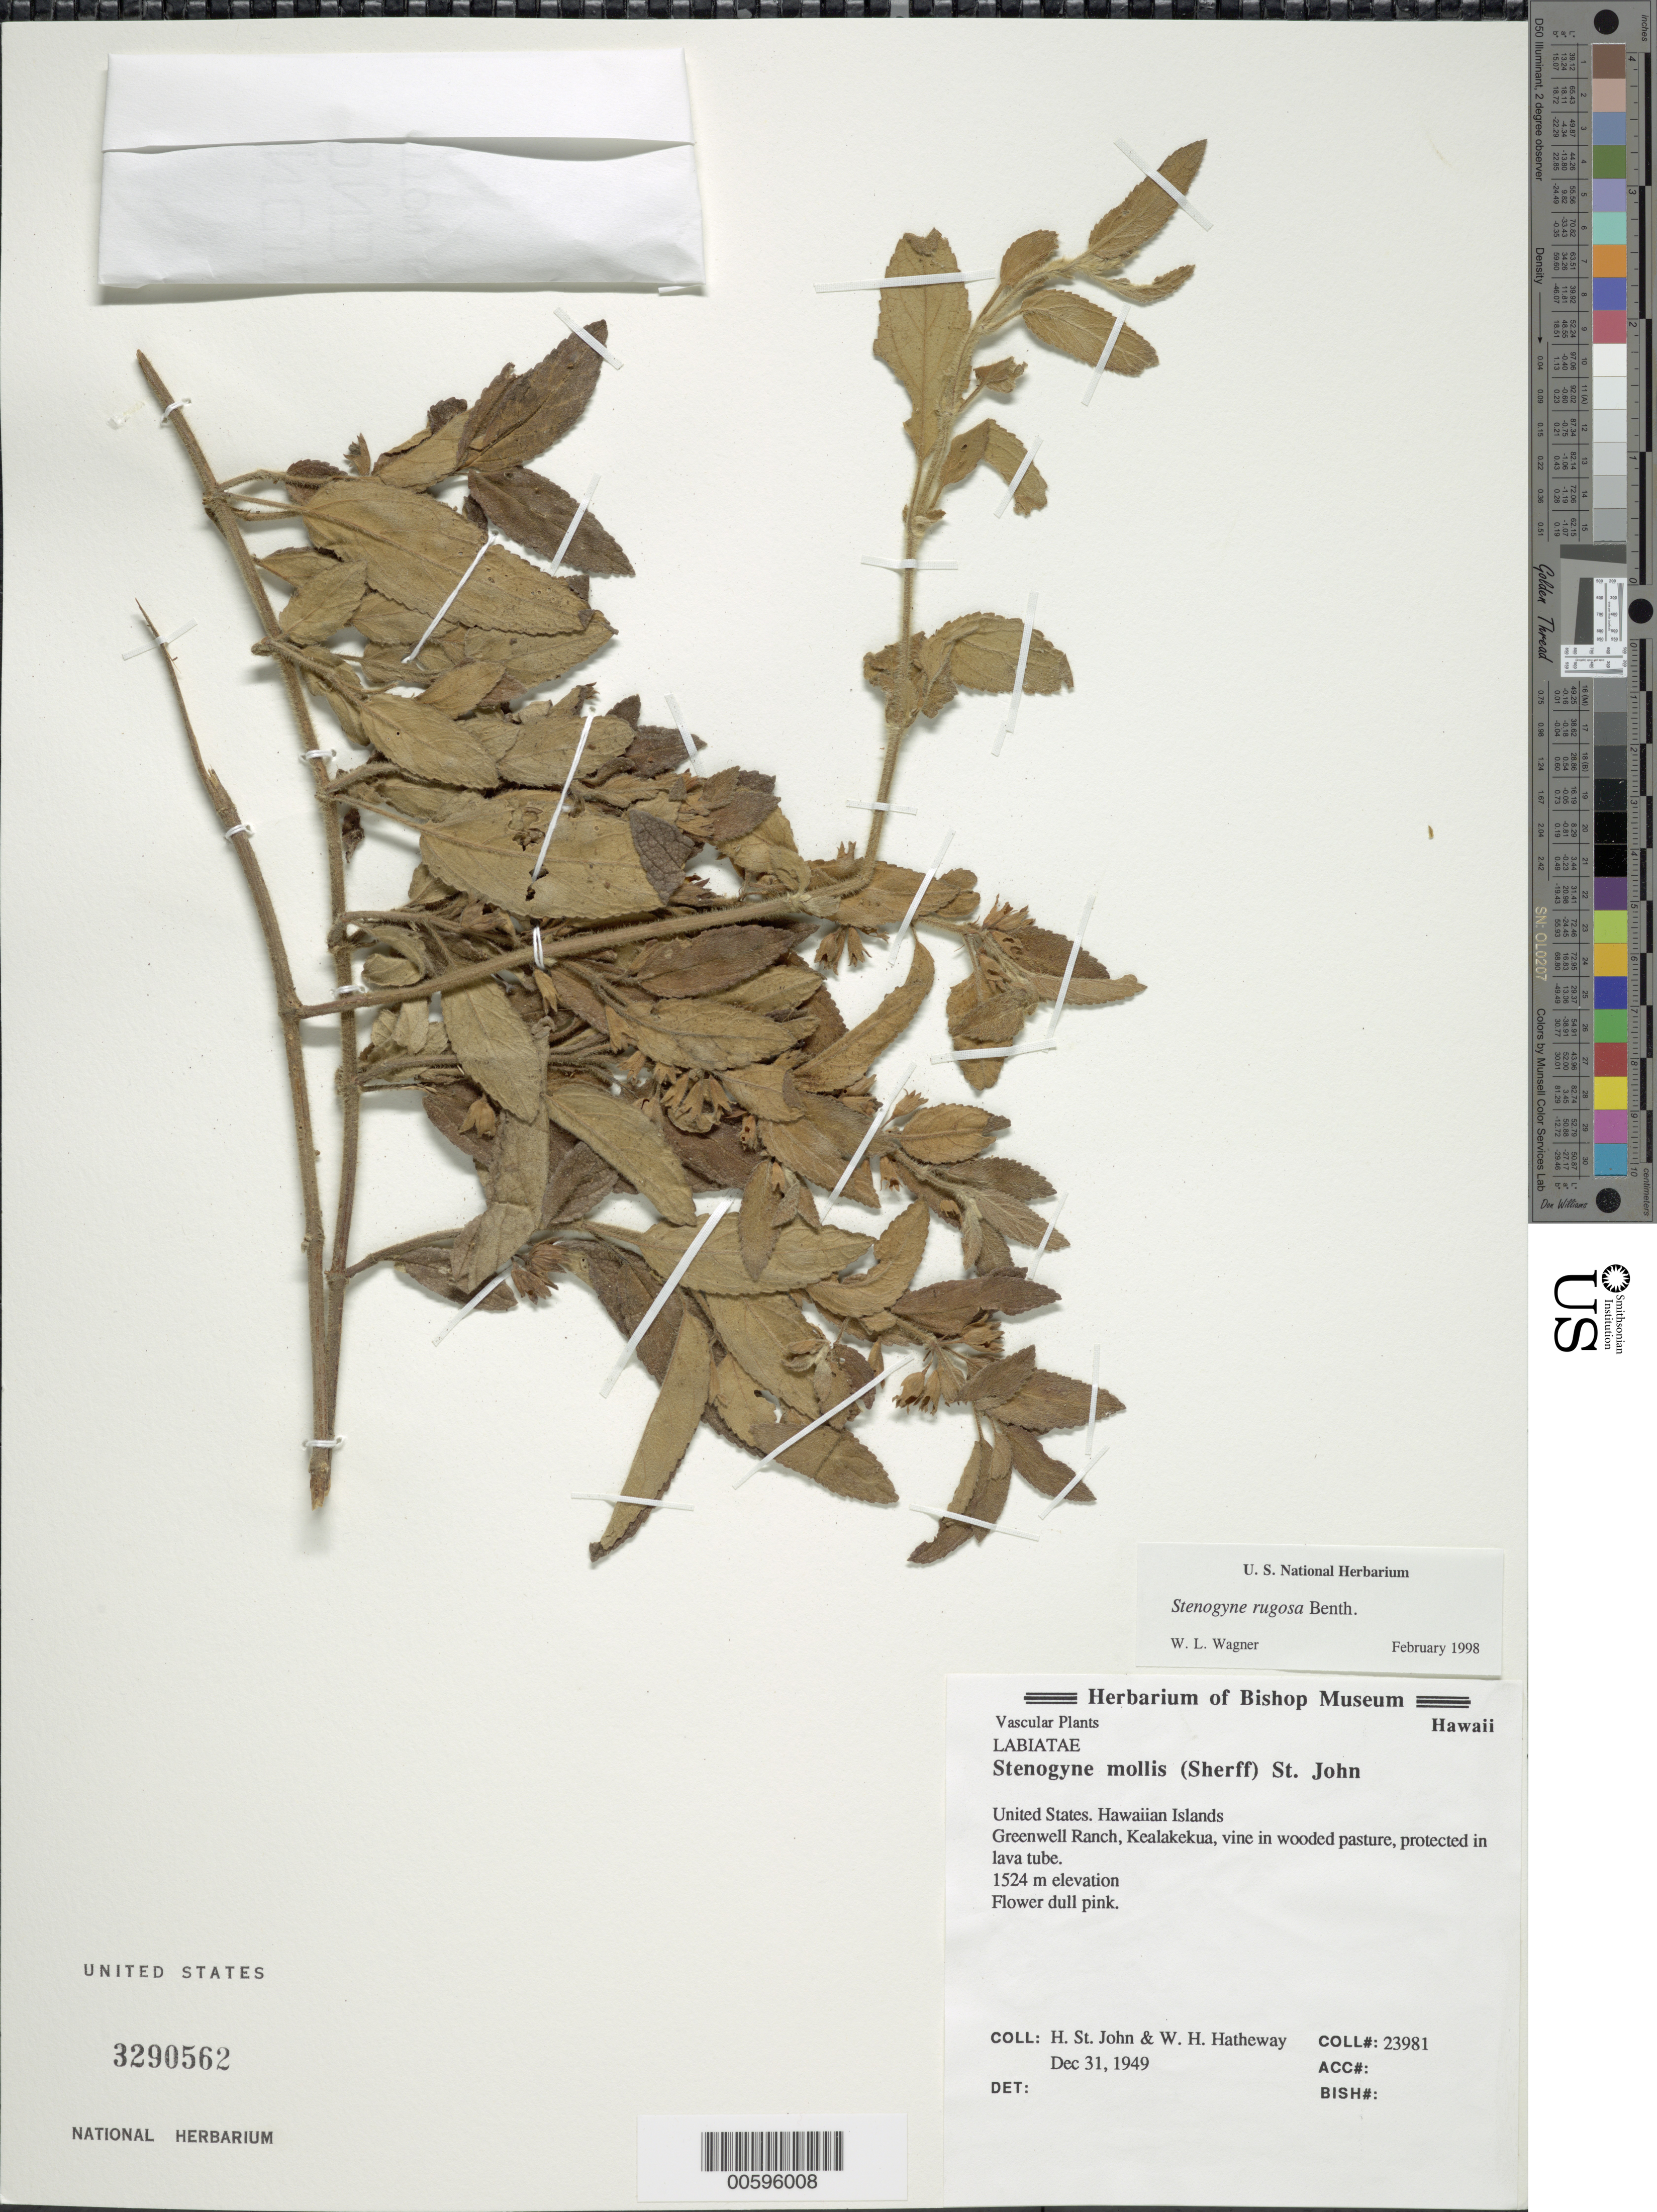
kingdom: Plantae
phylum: Tracheophyta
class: Magnoliopsida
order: Lamiales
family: Lamiaceae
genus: Stenogyne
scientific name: Stenogyne rugosa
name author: Benth.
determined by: Wagner, W. L., (BOT), Smithsonian Institution - National Museum of Natural History (UNITED STATES)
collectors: H. St. John & W. H. Hatheway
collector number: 23981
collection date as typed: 31 Dec 1949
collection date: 1949-12-31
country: United States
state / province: Hawaii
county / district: Hawaii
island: Hawaii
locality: Greenwell Ranch, Kealakekua.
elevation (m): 1524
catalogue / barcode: US 3290562